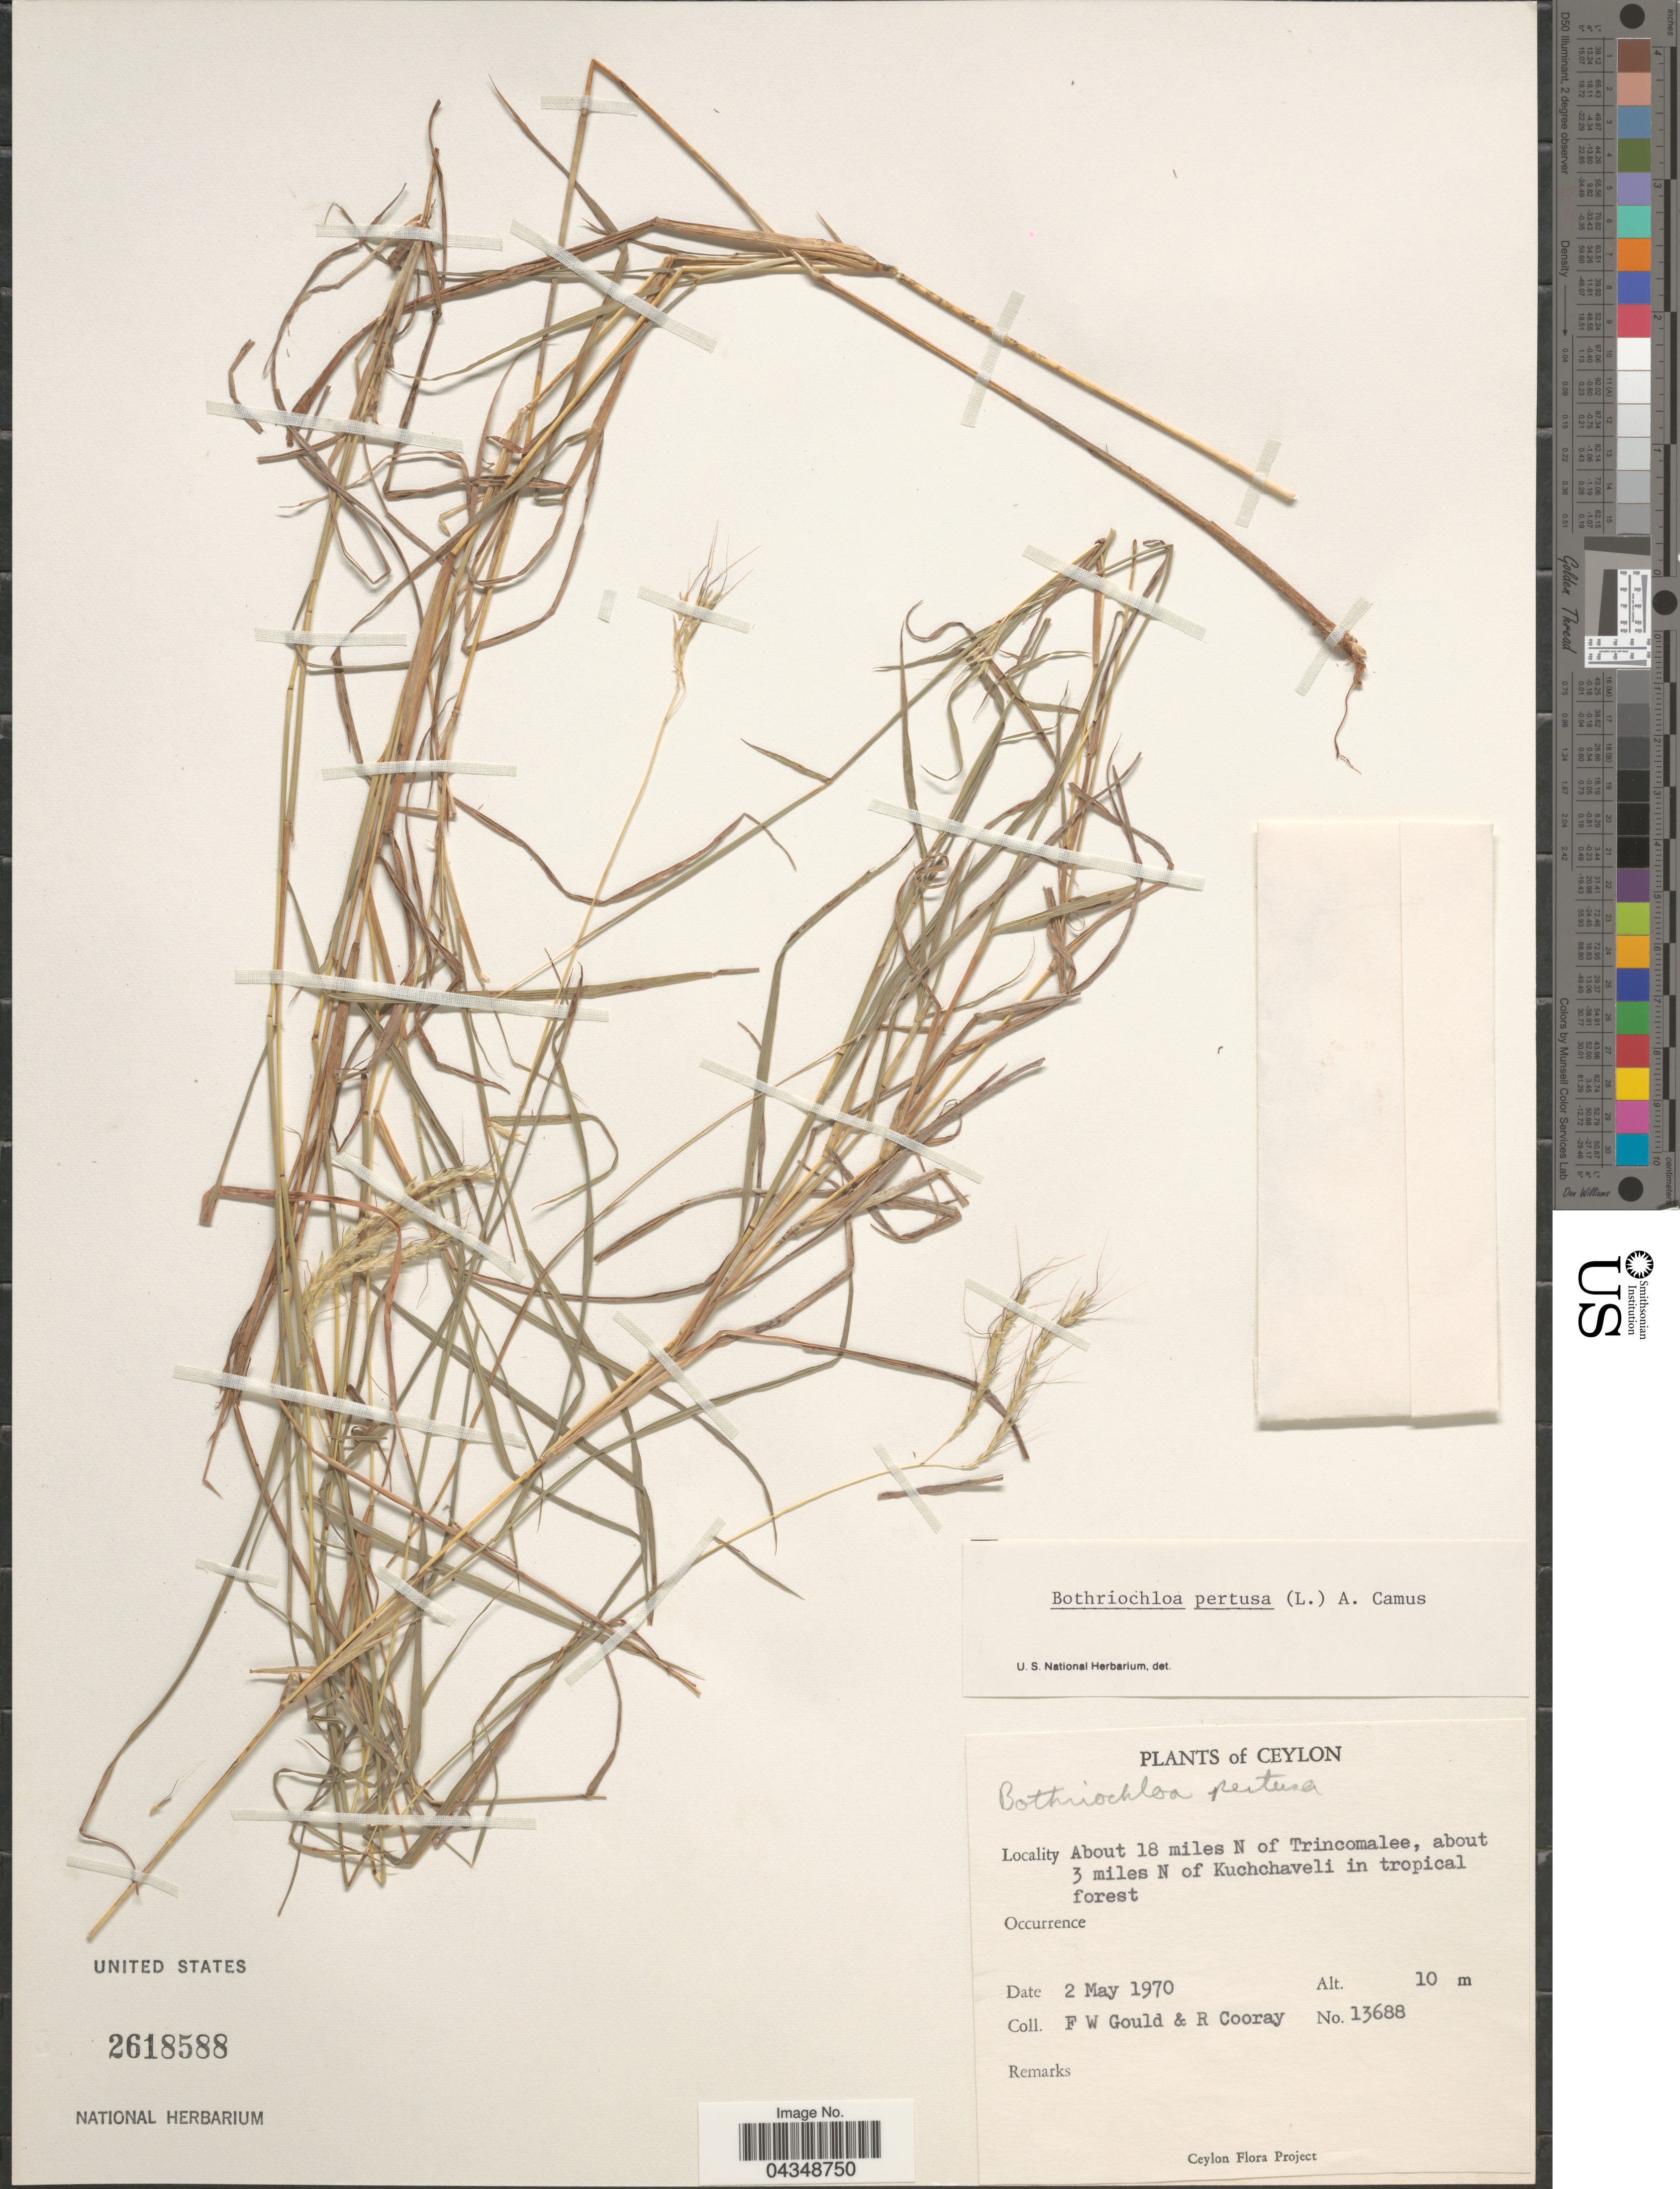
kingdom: Plantae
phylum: Tracheophyta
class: Liliopsida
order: Poales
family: Poaceae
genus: Bothriochloa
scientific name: Bothriochloa pertusa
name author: (L.) A. Camus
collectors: F. W. Gould & R. Cooray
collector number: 13688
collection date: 1970-05-02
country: Sri Lanka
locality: Ceylon. About 18 miles N of Trincomalee about 3 miles N of Kuchchaveli in tropical forest.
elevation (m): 10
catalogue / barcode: US 2618588